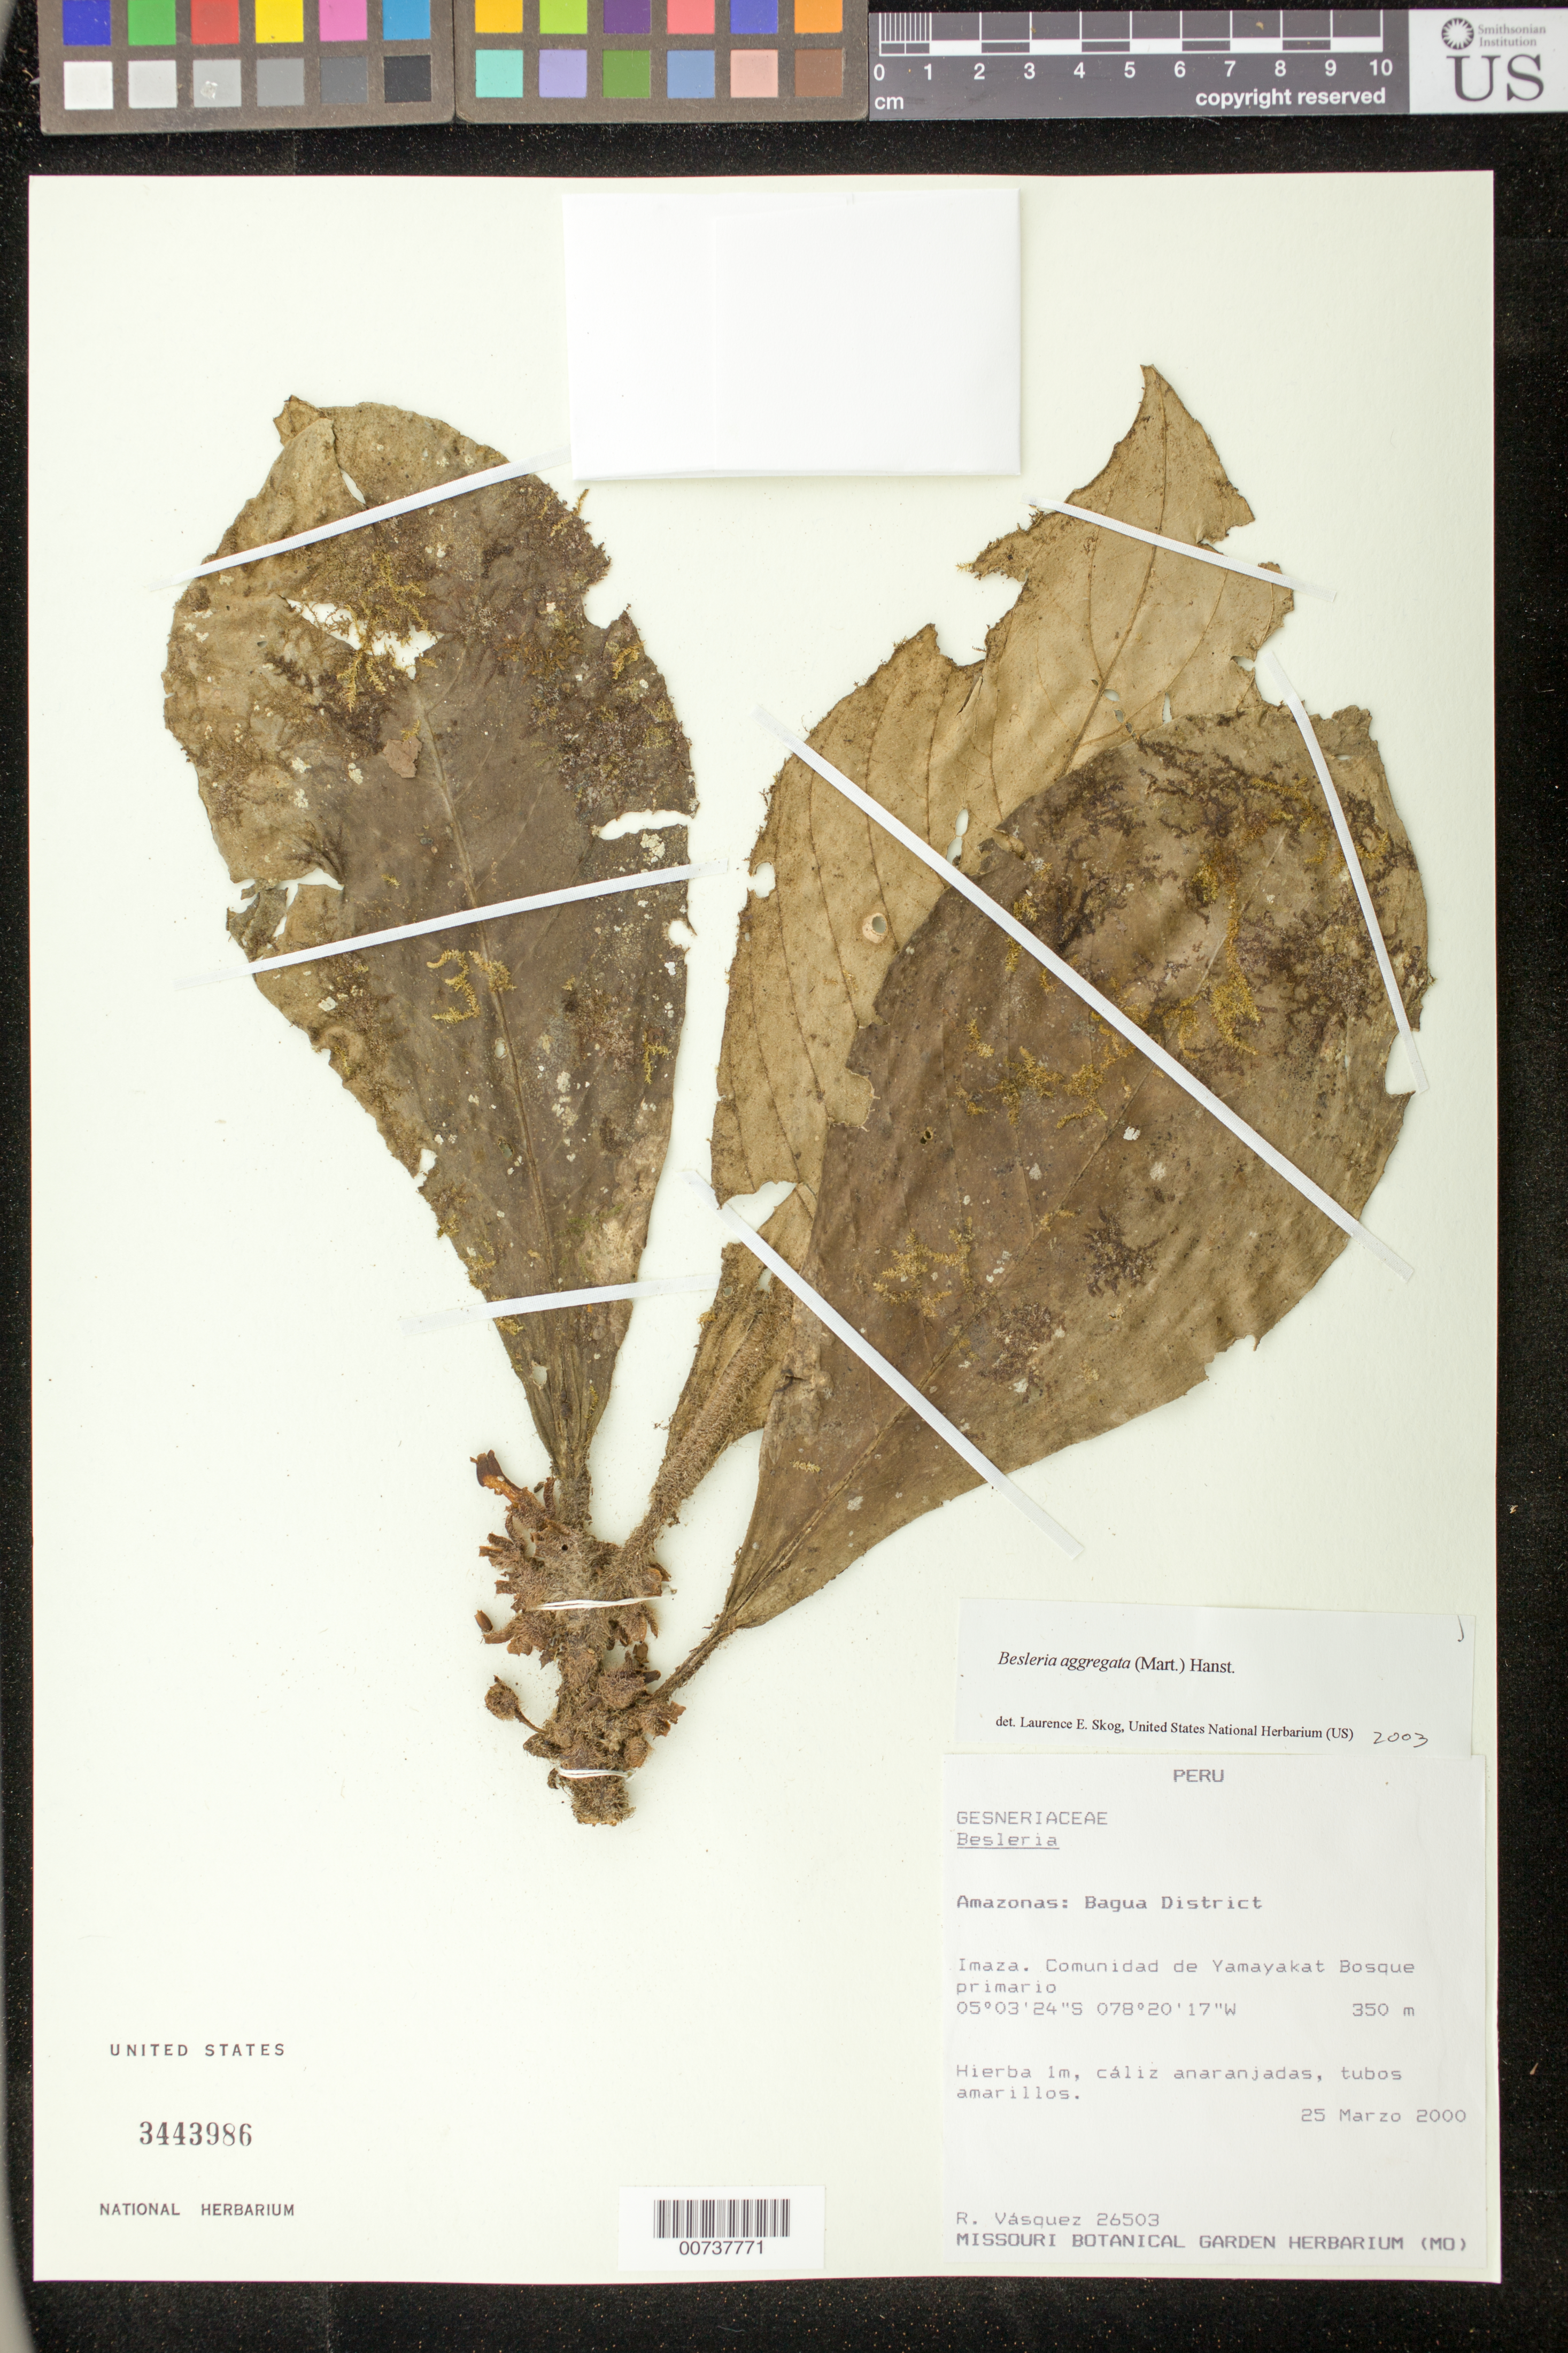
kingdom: Plantae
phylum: Tracheophyta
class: Magnoliopsida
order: Lamiales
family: Gesneriaceae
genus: Besleria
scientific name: Besleria aggregata var. aggregata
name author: (Mart.) Hanst.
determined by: Skog, Laurence E.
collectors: R. Vásquez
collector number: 26503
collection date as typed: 25 Mar 2000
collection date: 2000-03-25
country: Peru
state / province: Amazonas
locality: Bagua District, Imaza, comunidad de Yamayakat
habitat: Bosque primario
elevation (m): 350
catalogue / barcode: US 3443986